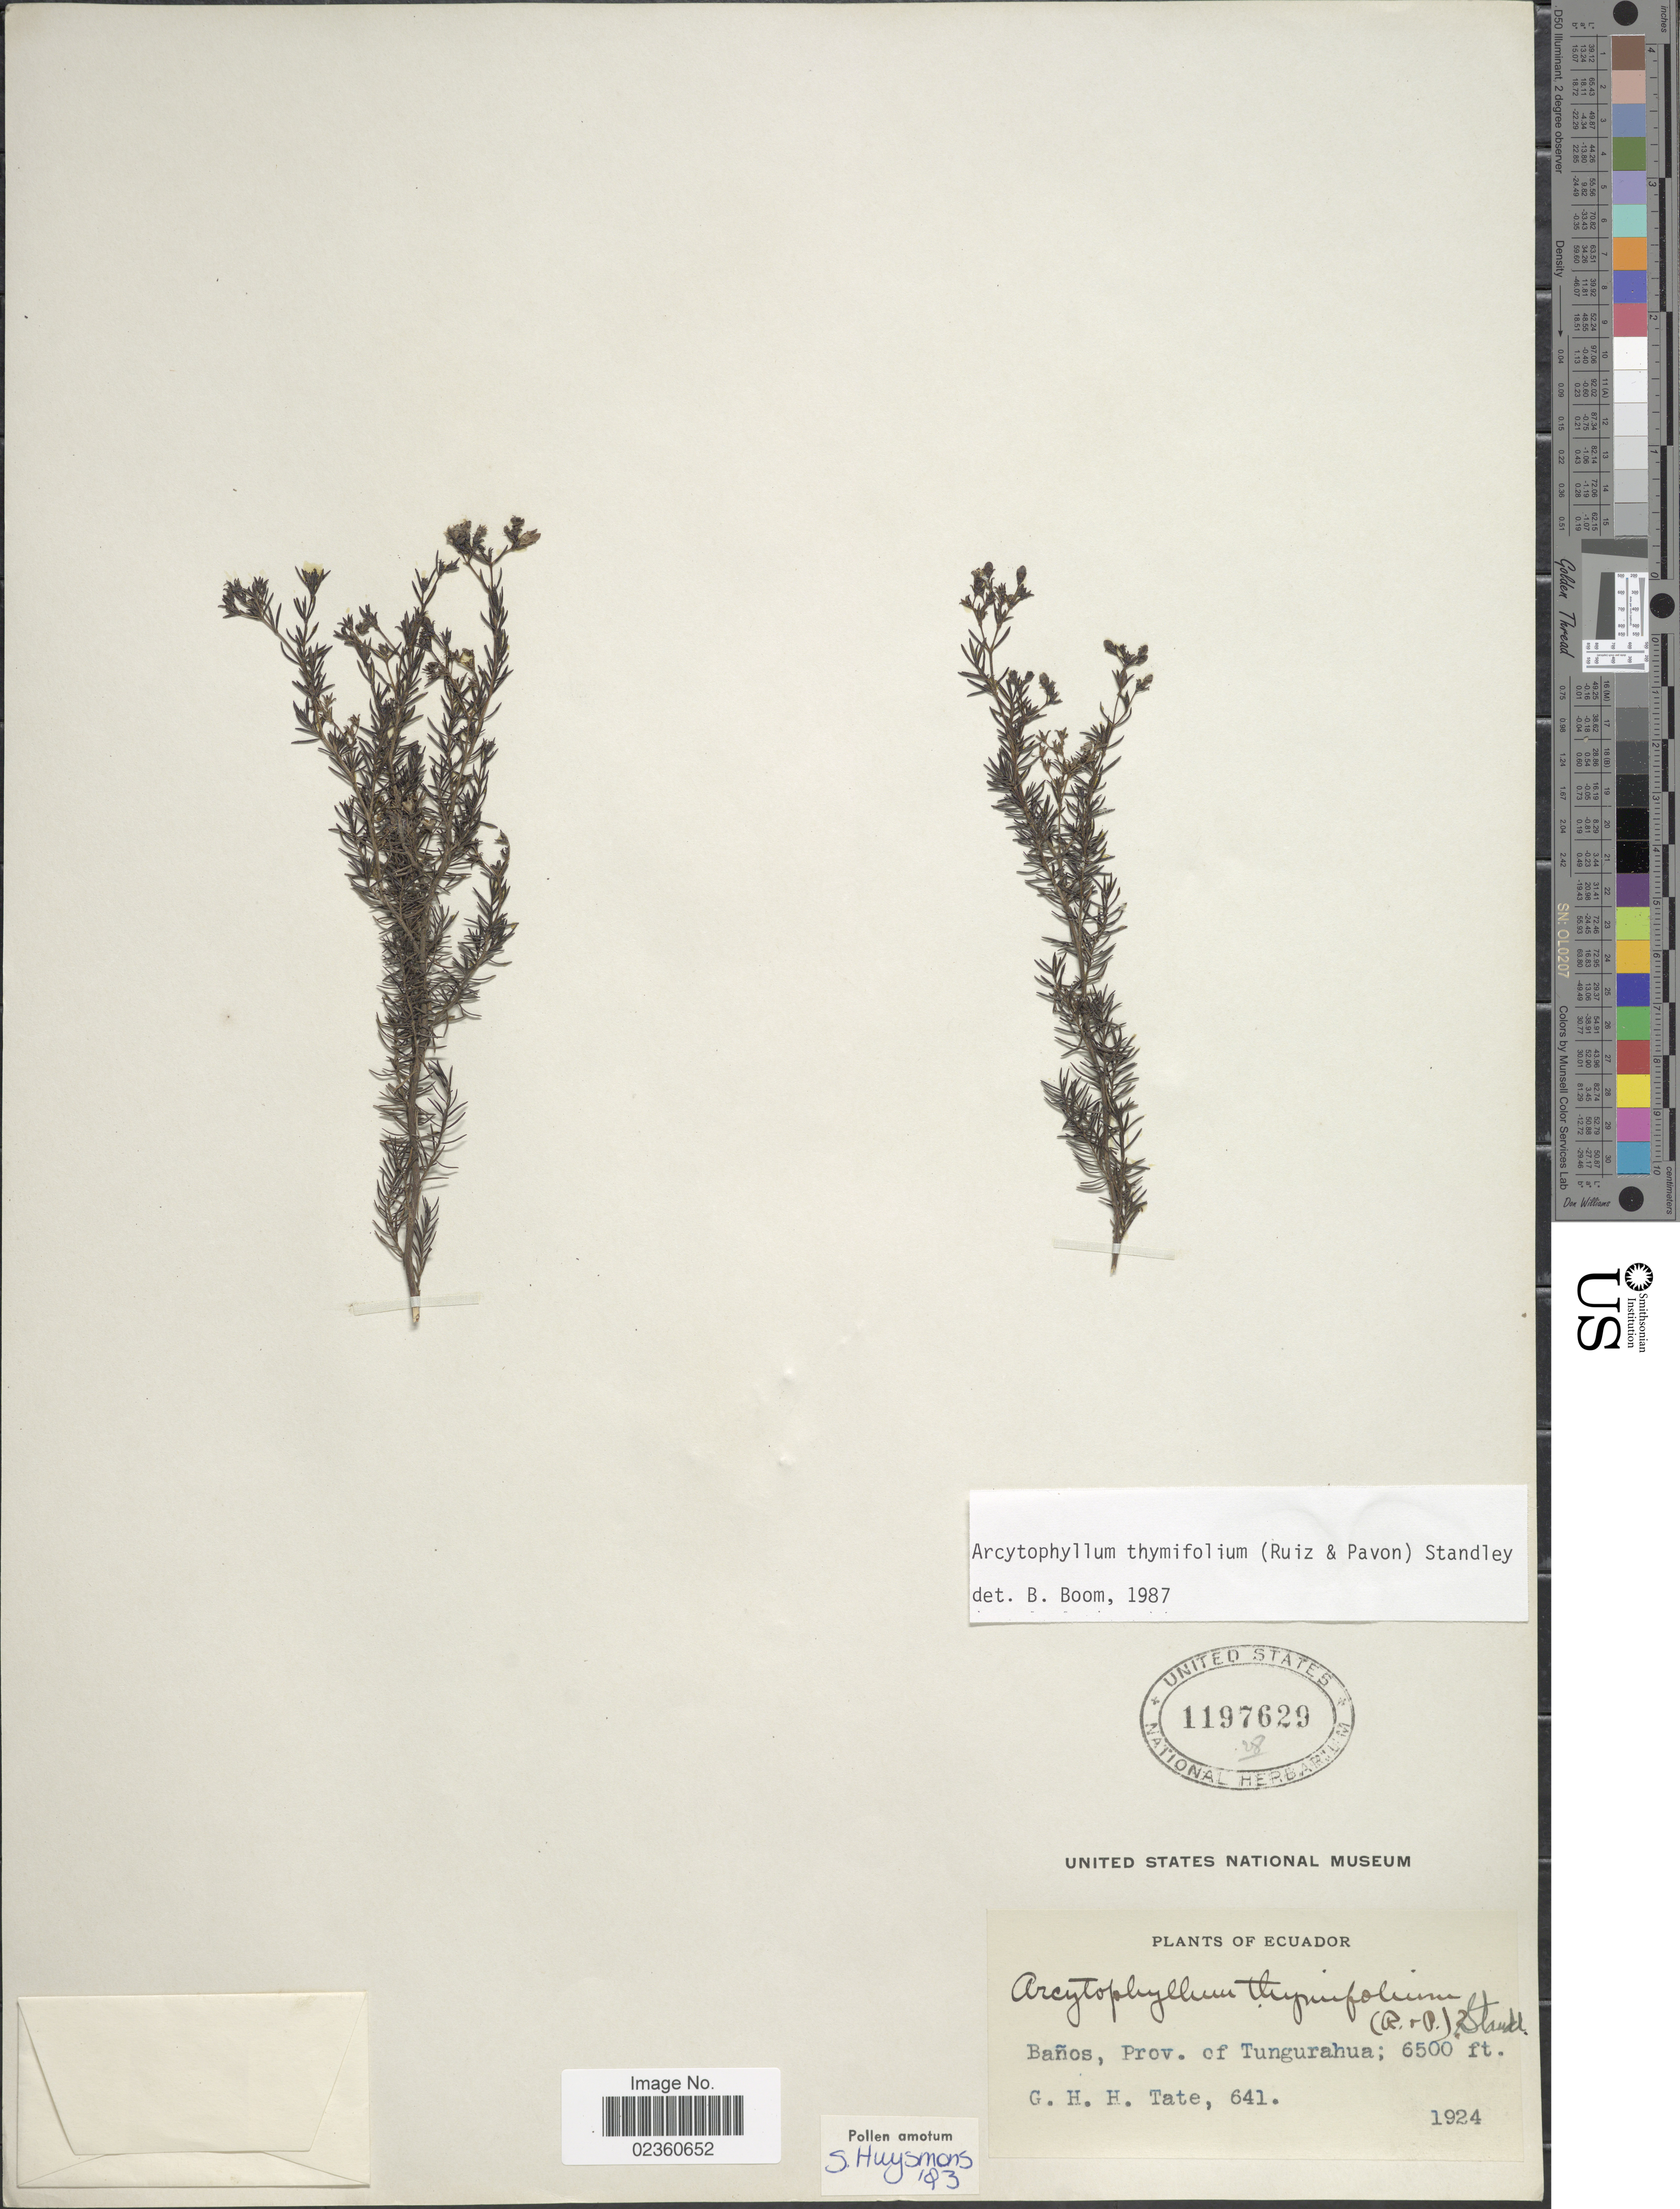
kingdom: Plantae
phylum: Tracheophyta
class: Magnoliopsida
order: Gentianales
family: Rubiaceae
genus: Arcytophyllum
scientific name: Arcytophyllum thymifolium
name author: (Ruiz & Pav.) Standl.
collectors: G. H. H.Tate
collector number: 641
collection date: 1924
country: Ecuador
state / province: Tungurahua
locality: Baños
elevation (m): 1981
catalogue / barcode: US 1197629